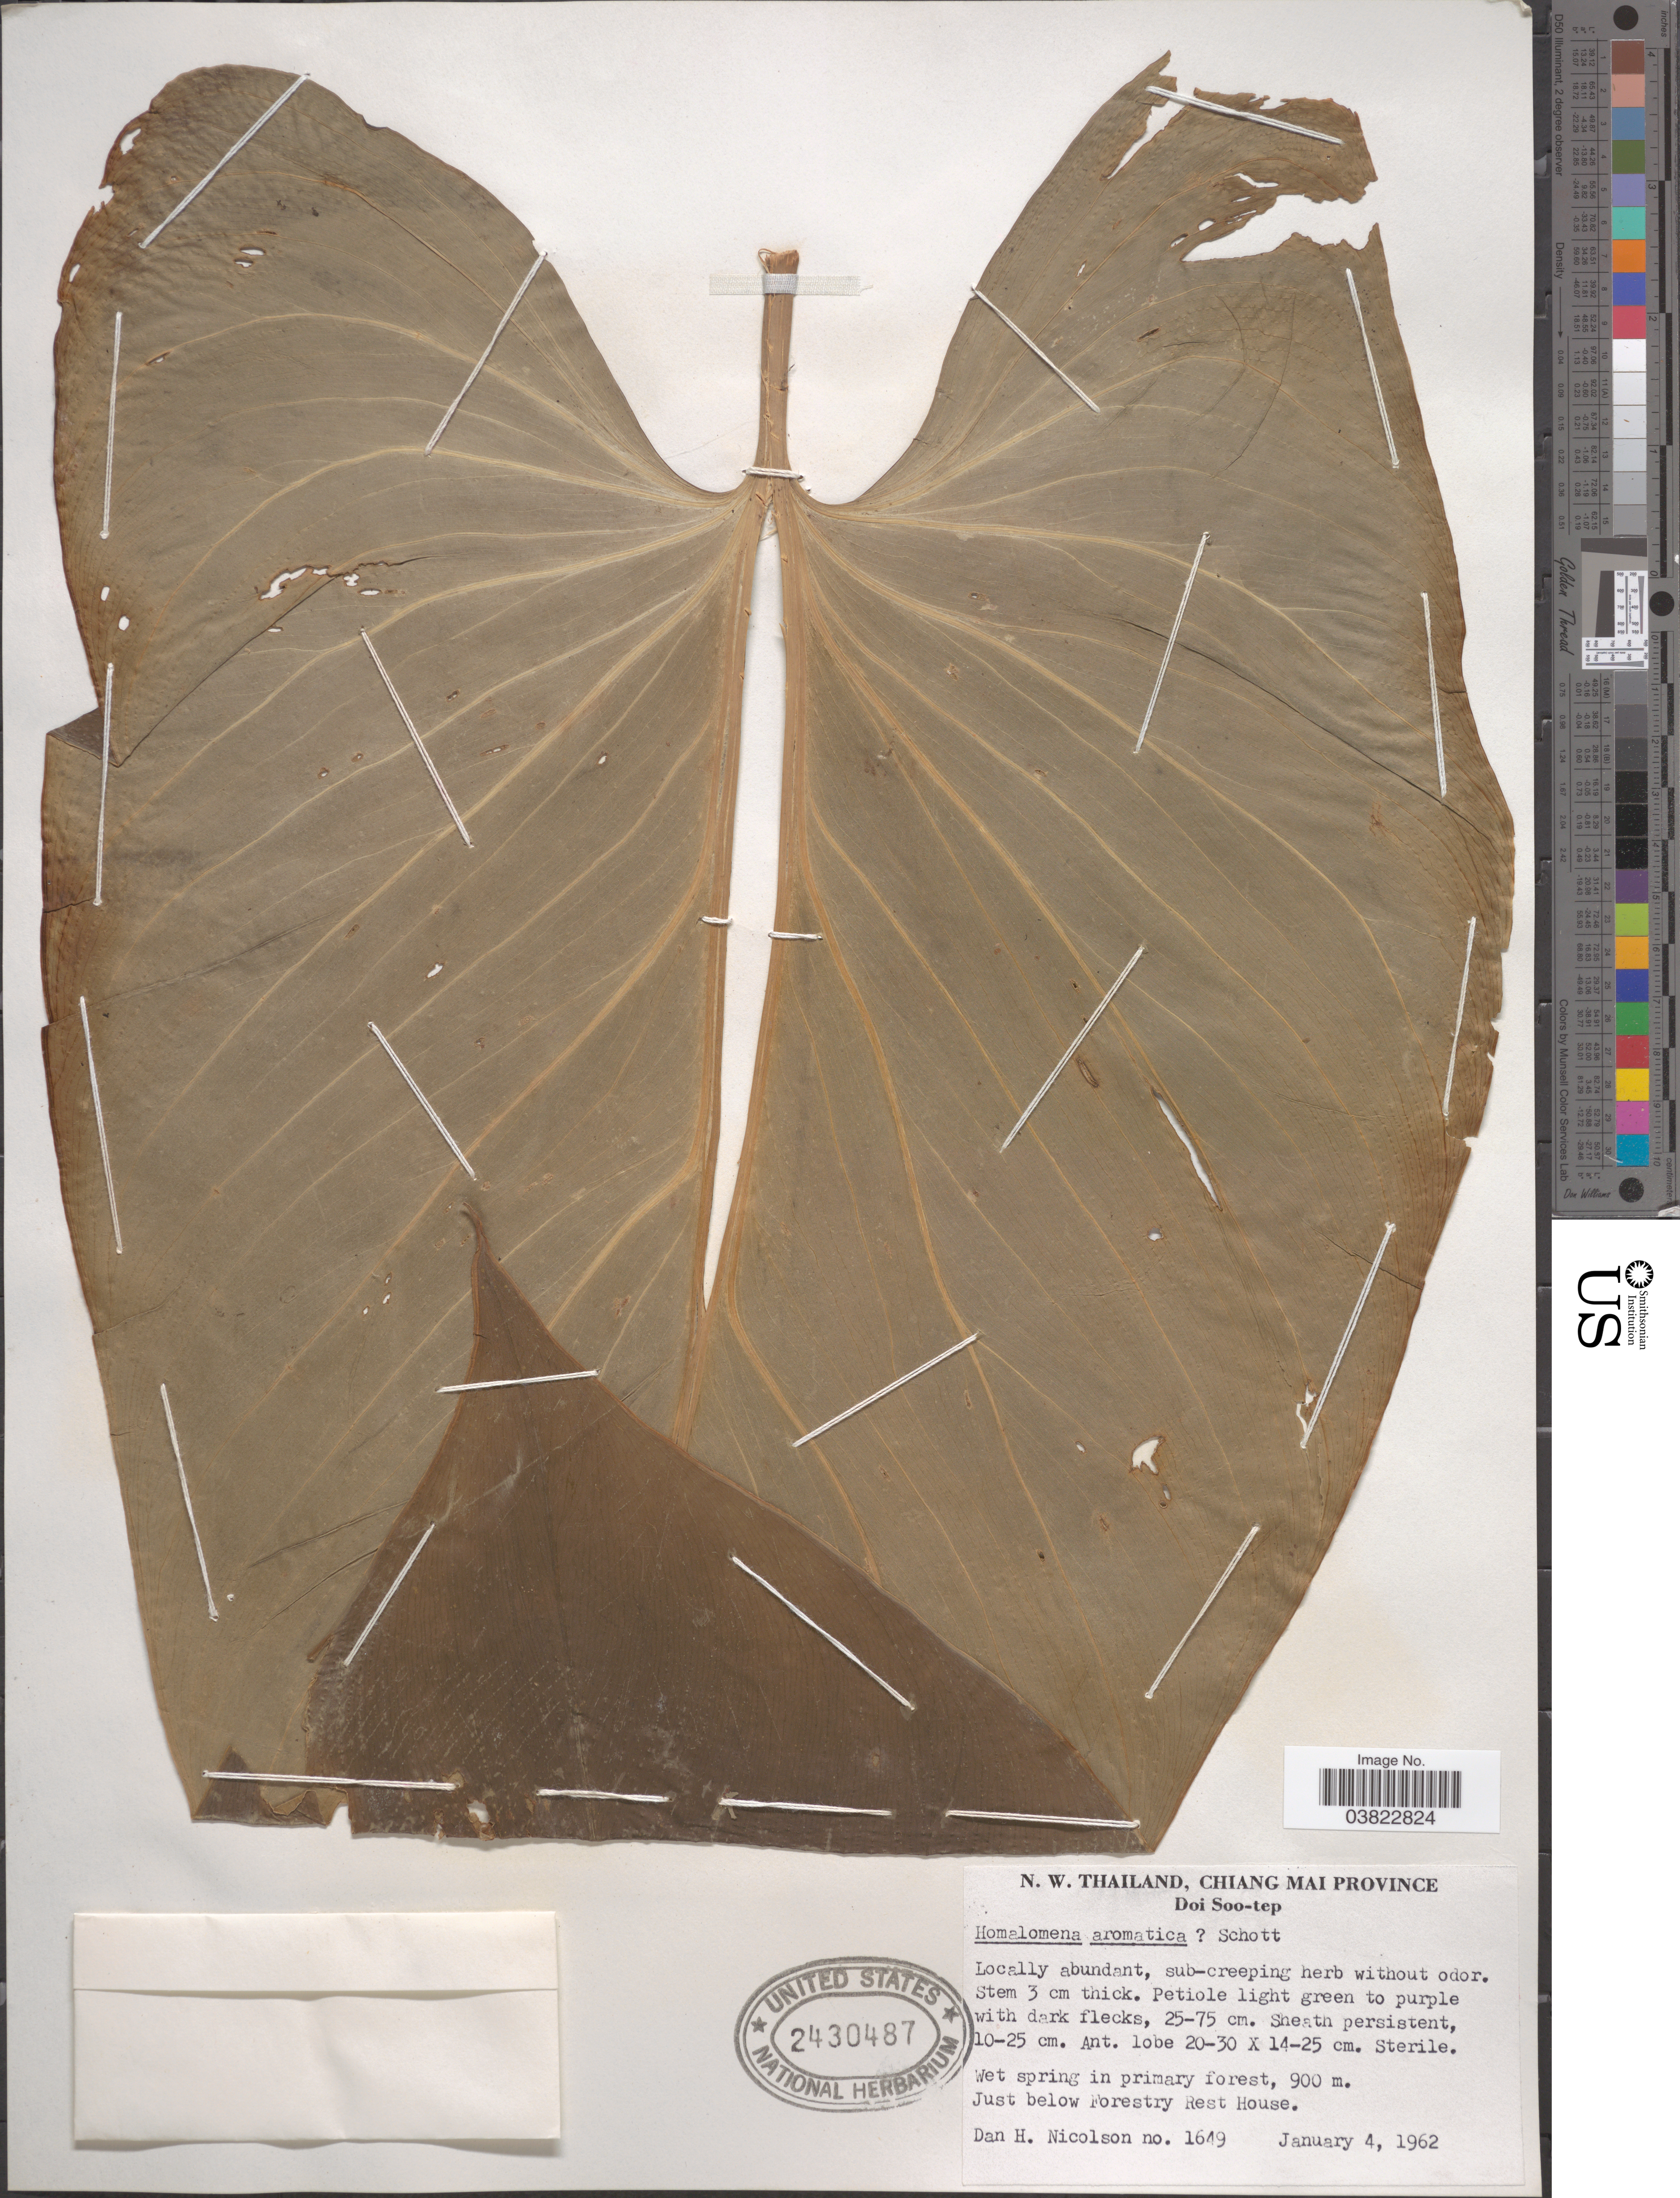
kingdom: Plantae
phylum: Tracheophyta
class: Liliopsida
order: Alismatales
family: Araceae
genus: Homalomena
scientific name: Homalomena aromatica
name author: (Spreng.) Schott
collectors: D. H. Nicolson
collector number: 1649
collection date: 1962-01-04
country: Thailand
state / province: Chiang Mai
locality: N. W. Thailand. Doi Soo-tep. Just below Forestry Rest House.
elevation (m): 900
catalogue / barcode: US 2430487